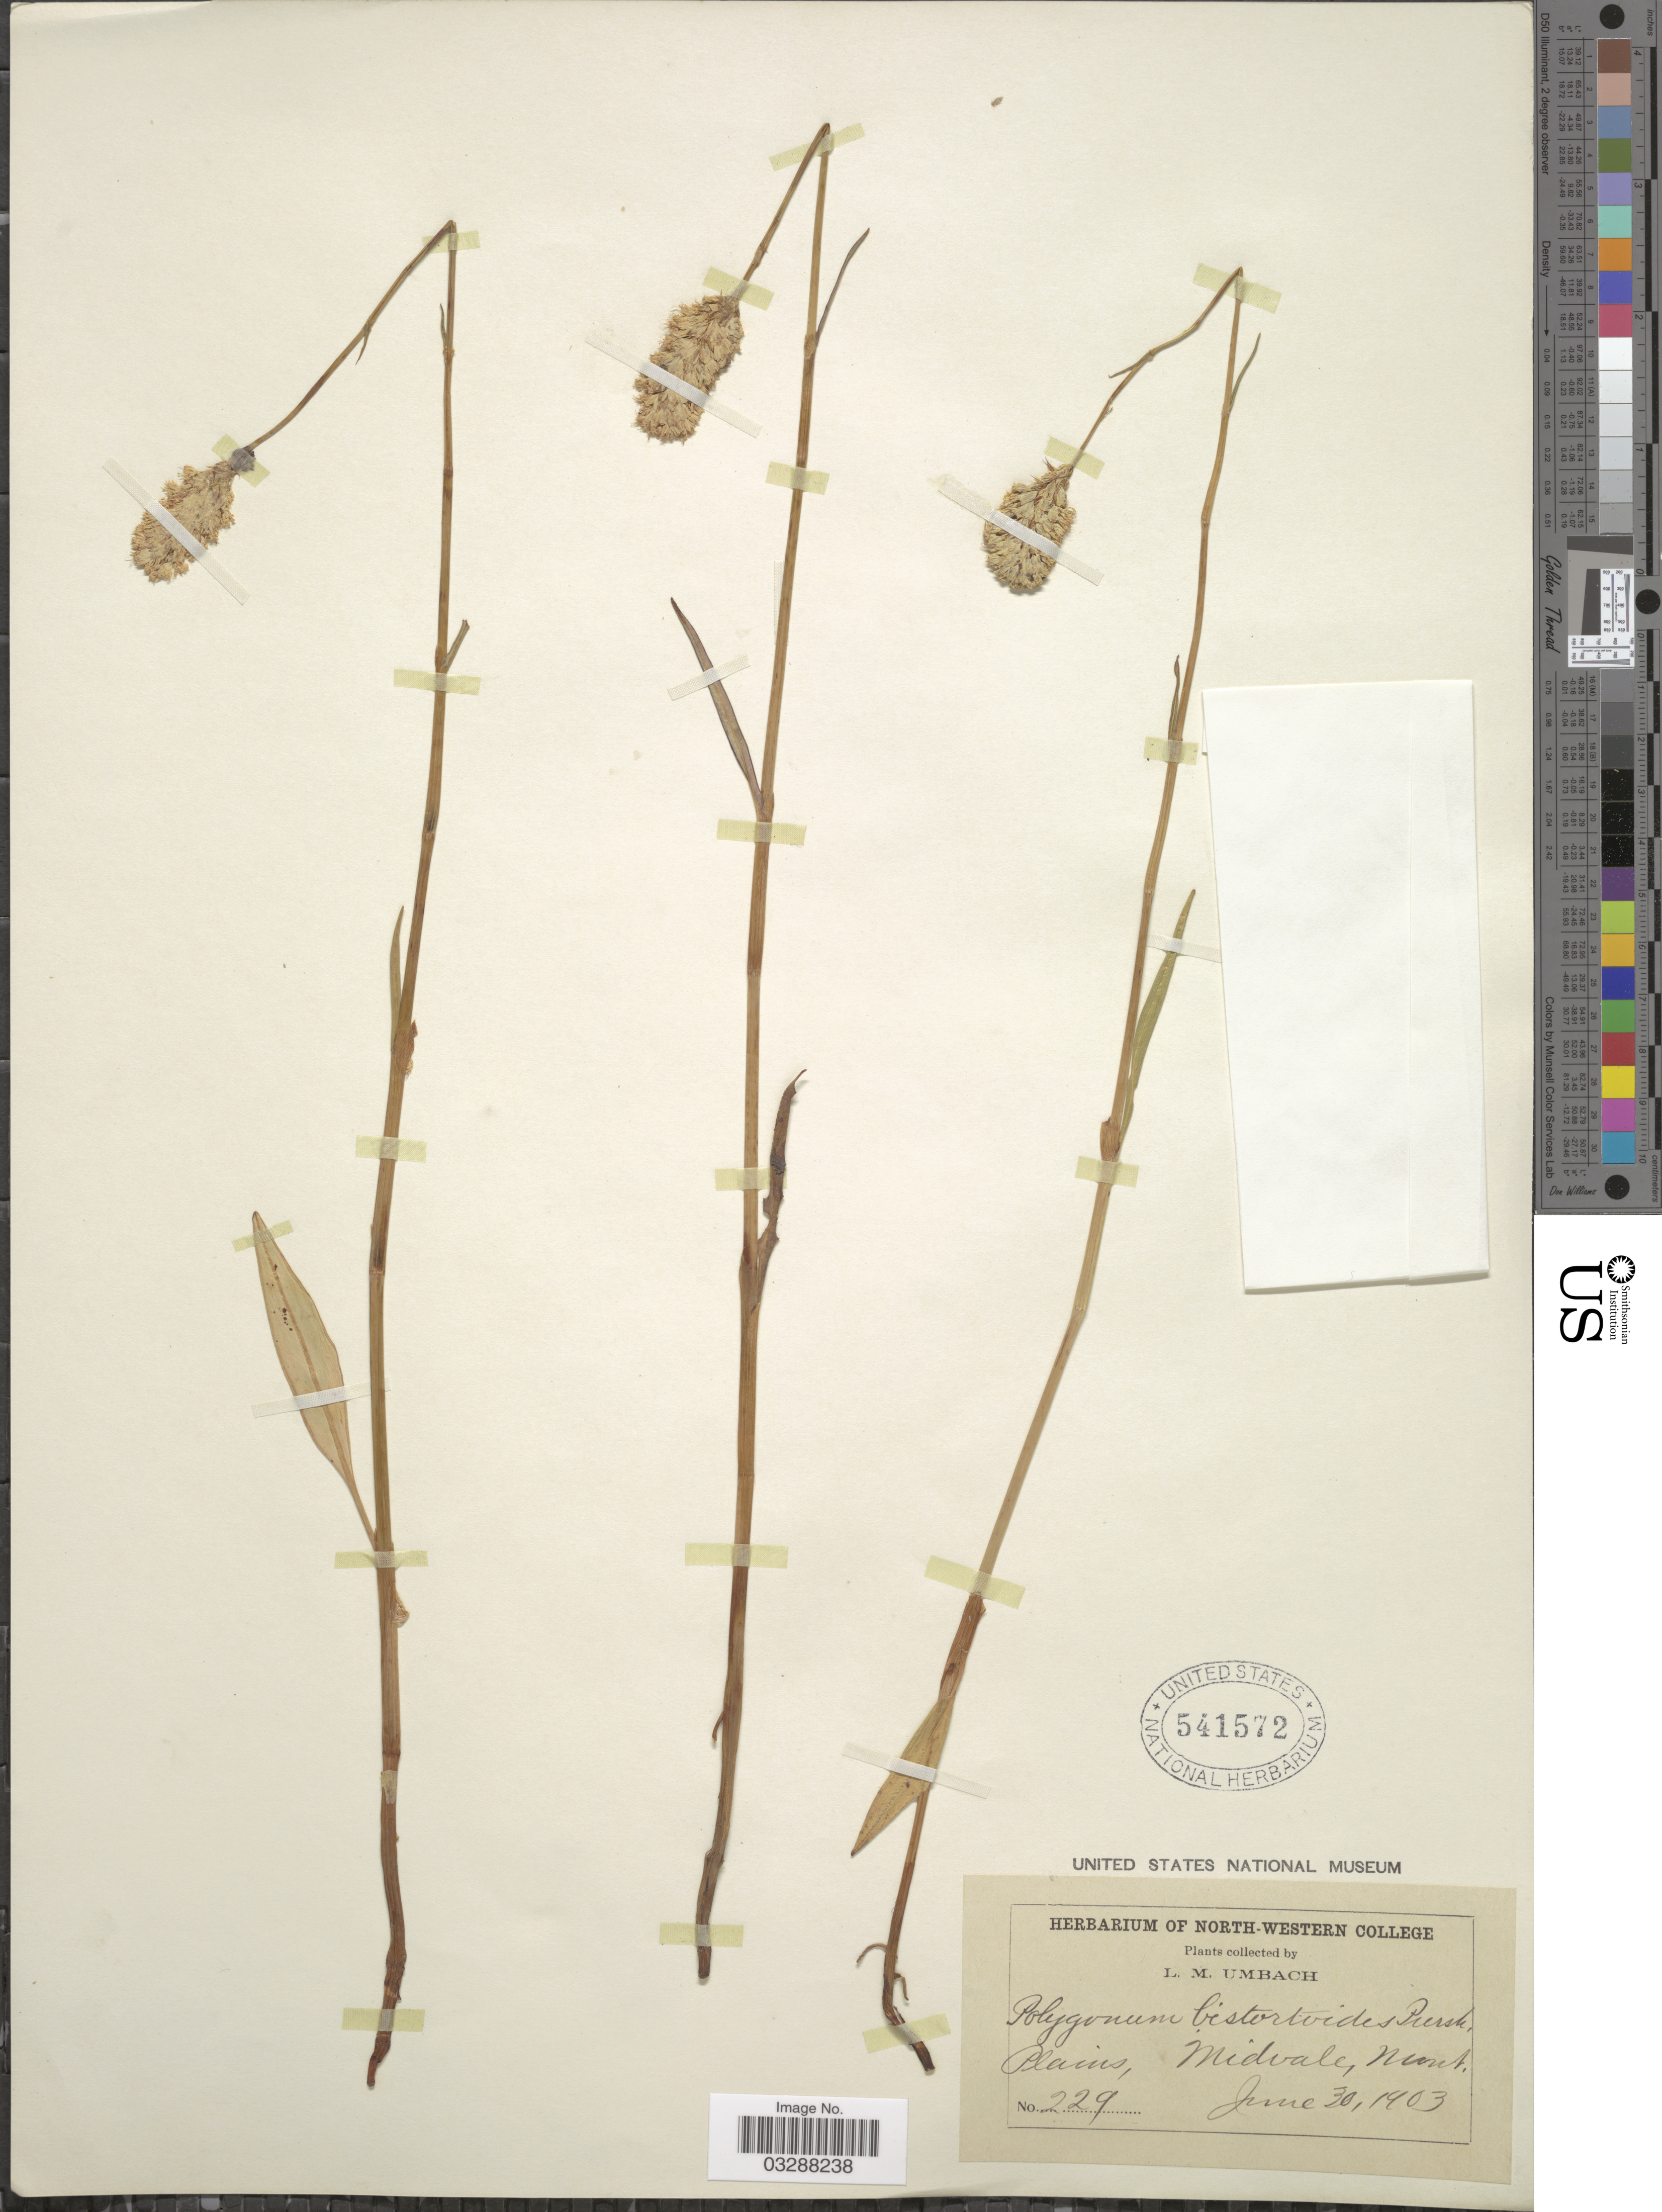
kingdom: Plantae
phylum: Tracheophyta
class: Magnoliopsida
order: Caryophyllales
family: Polygonaceae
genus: Bistorta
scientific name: Bistorta bistortoides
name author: (Pursh) Small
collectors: L. M. Umbach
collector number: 229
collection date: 1903-06-30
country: United States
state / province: Montana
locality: Plains, Midvale.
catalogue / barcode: US 541572